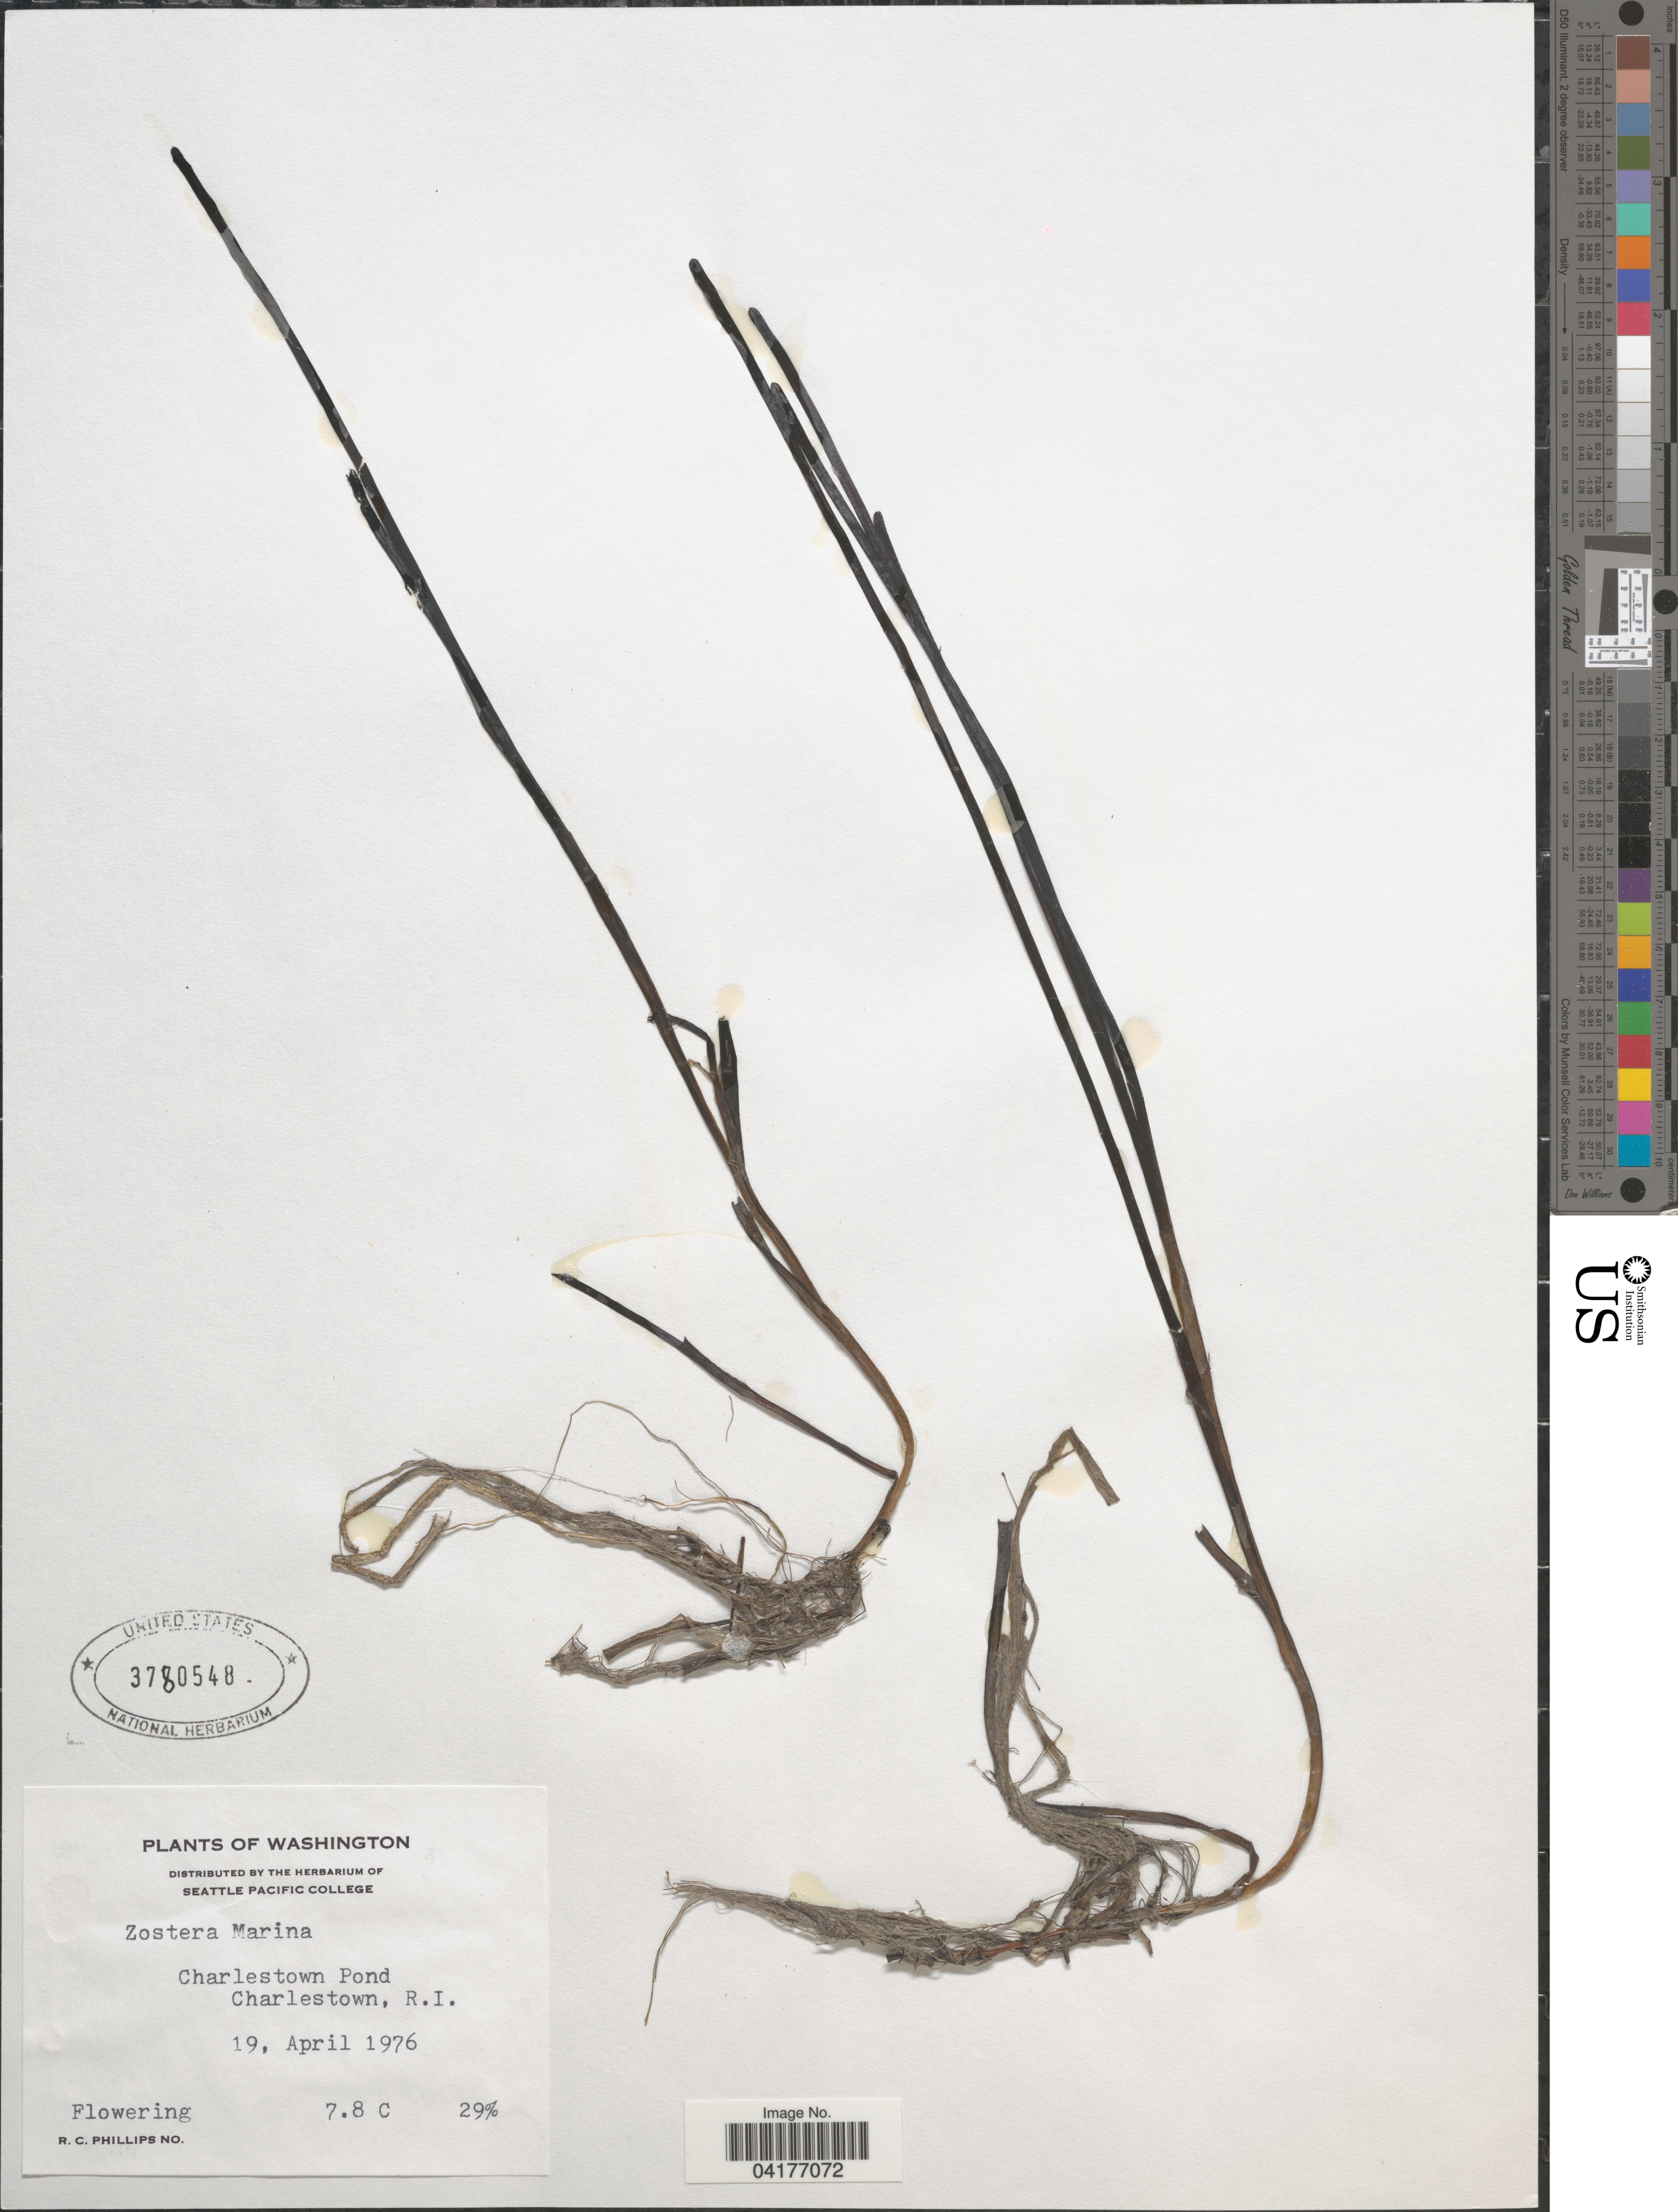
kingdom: Plantae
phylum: Tracheophyta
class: Liliopsida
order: Alismatales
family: Zosteraceae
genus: Zostera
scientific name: Zostera marina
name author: L.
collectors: R. C. Phillips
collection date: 1976-04-19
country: United States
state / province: Rhode Island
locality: Charlestown Pond, Charlestown, RI.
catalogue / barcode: US 3780548